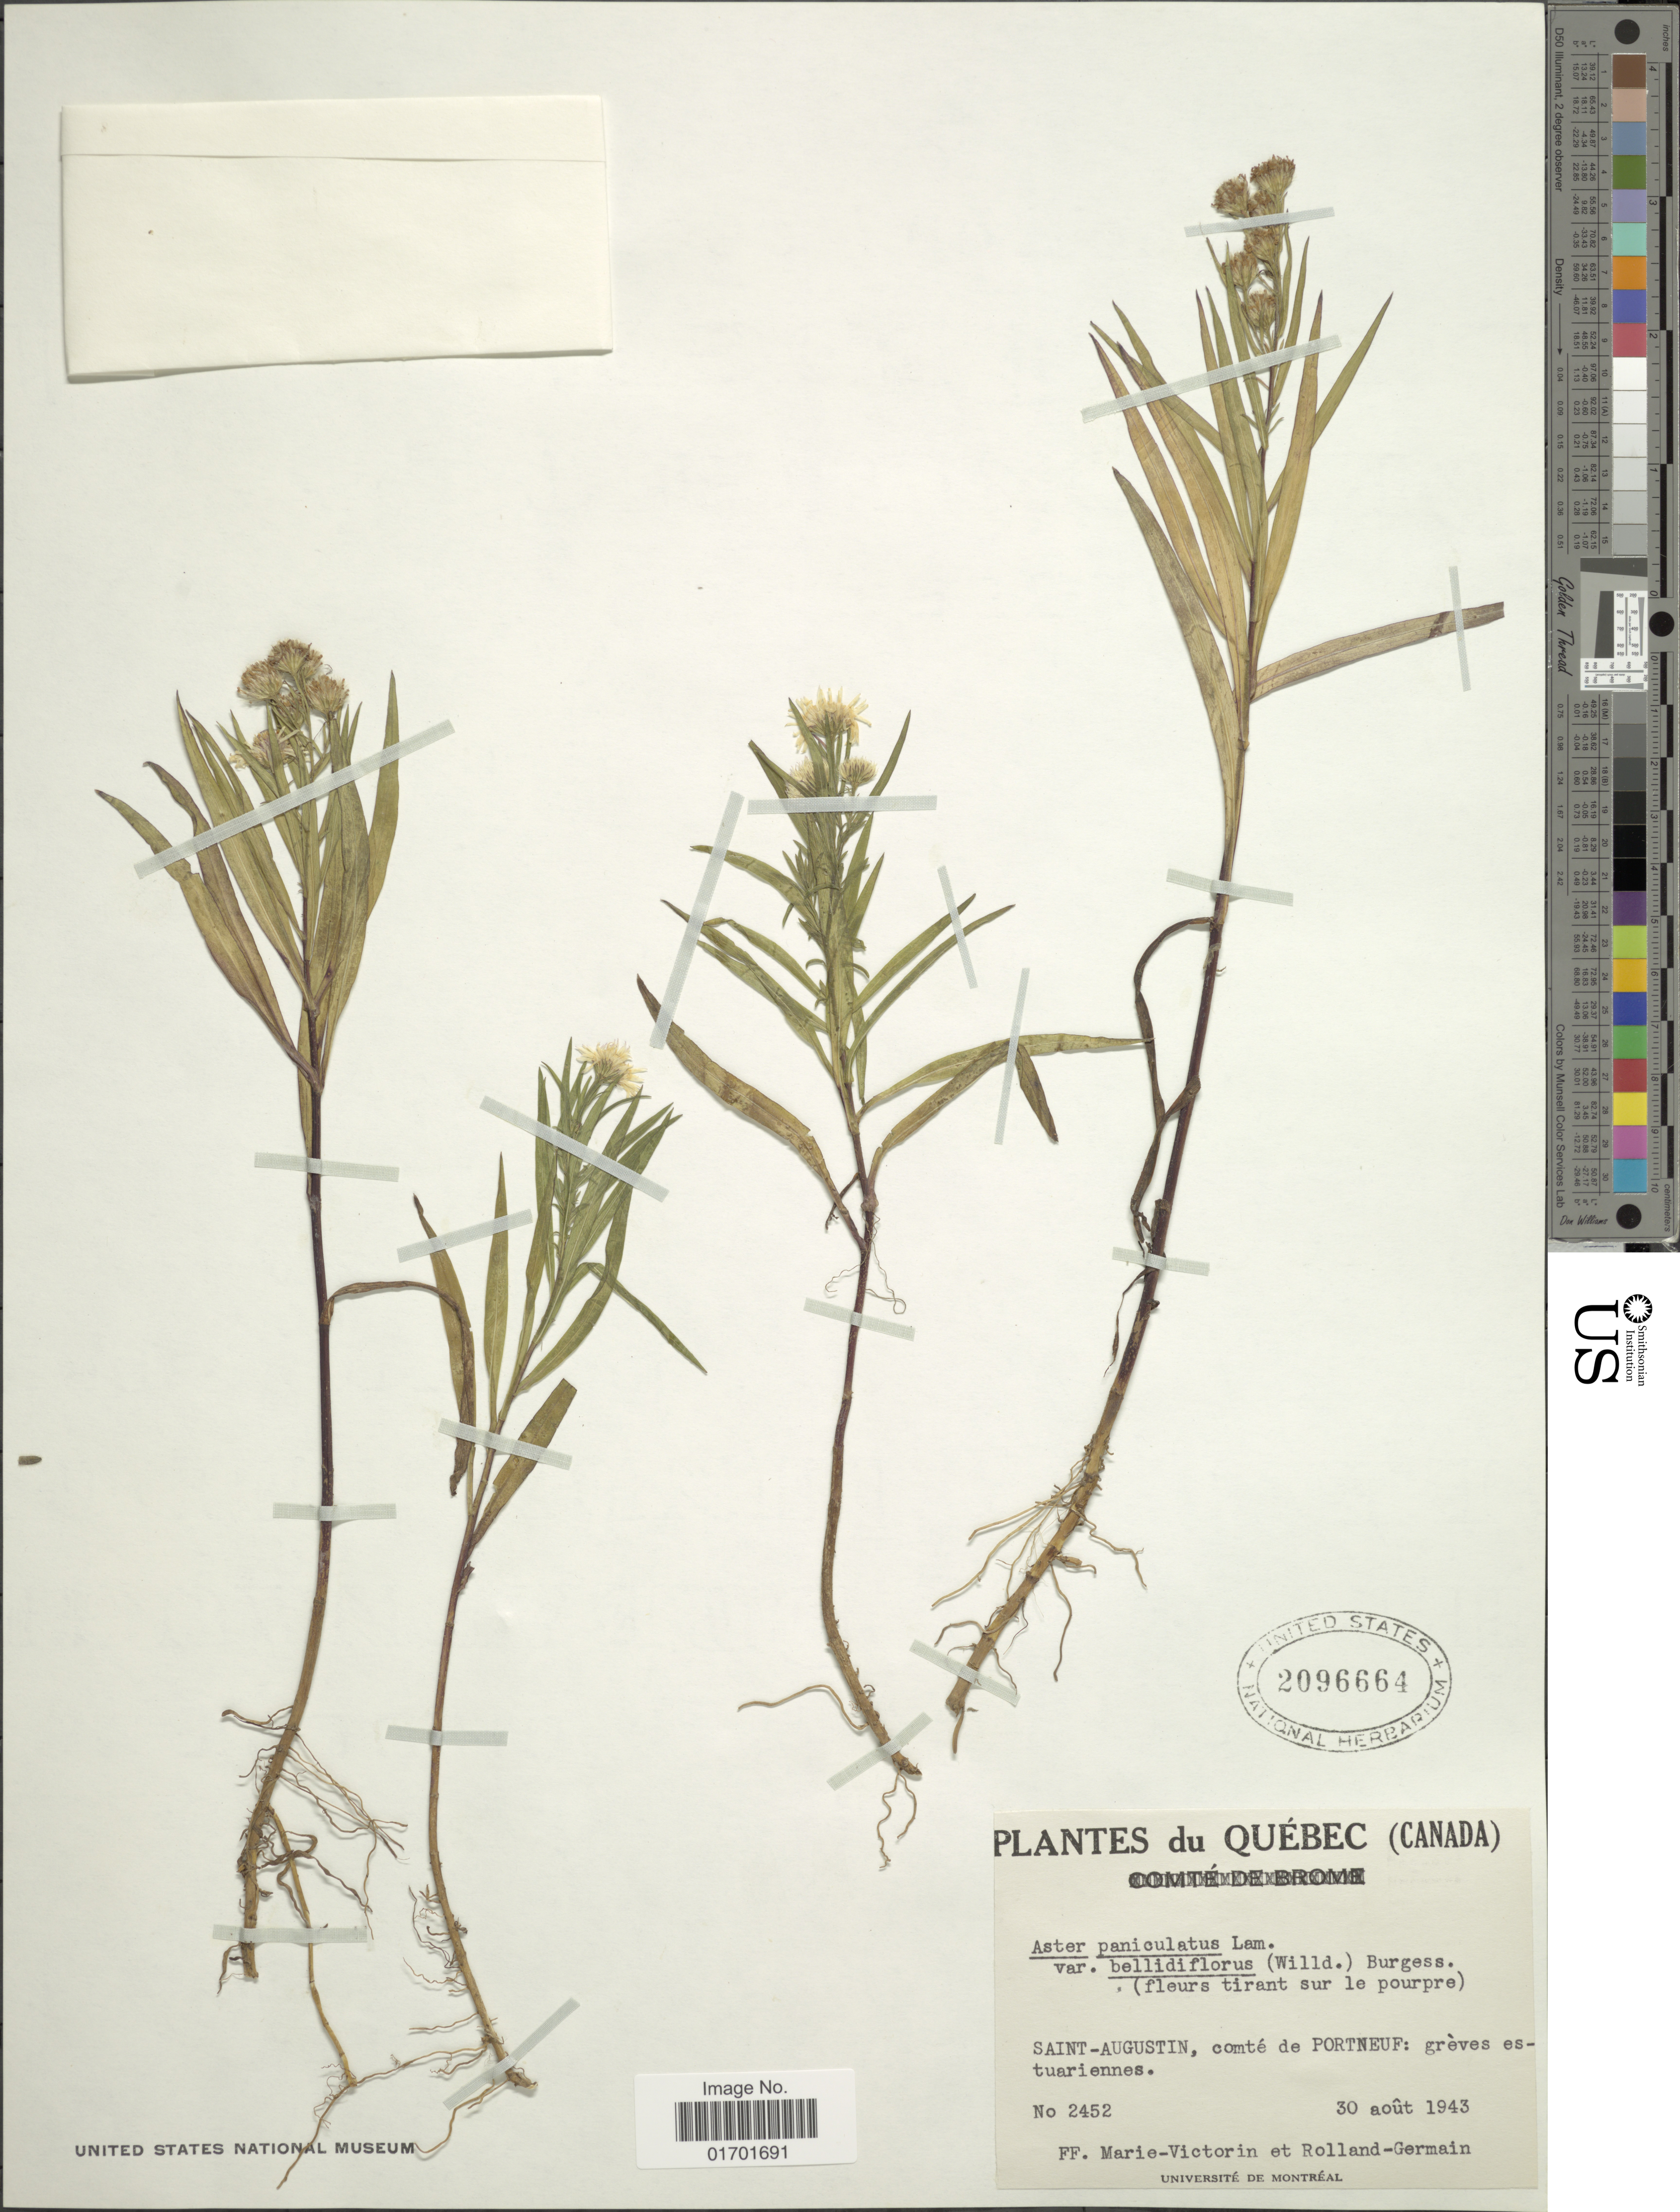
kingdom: Plantae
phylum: Tracheophyta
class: Magnoliopsida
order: Asterales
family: Asteraceae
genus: Symphyotrichum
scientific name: Symphyotrichum lanceolatum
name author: (Willd.) G.L. Nesom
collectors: F. Marie-Victorin & Rolland-Germain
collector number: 2452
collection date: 1943-08-30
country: Canada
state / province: Quebec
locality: Saint-Augustin, comté de Port Neuf: gréves estuariennes.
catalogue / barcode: US 2096664